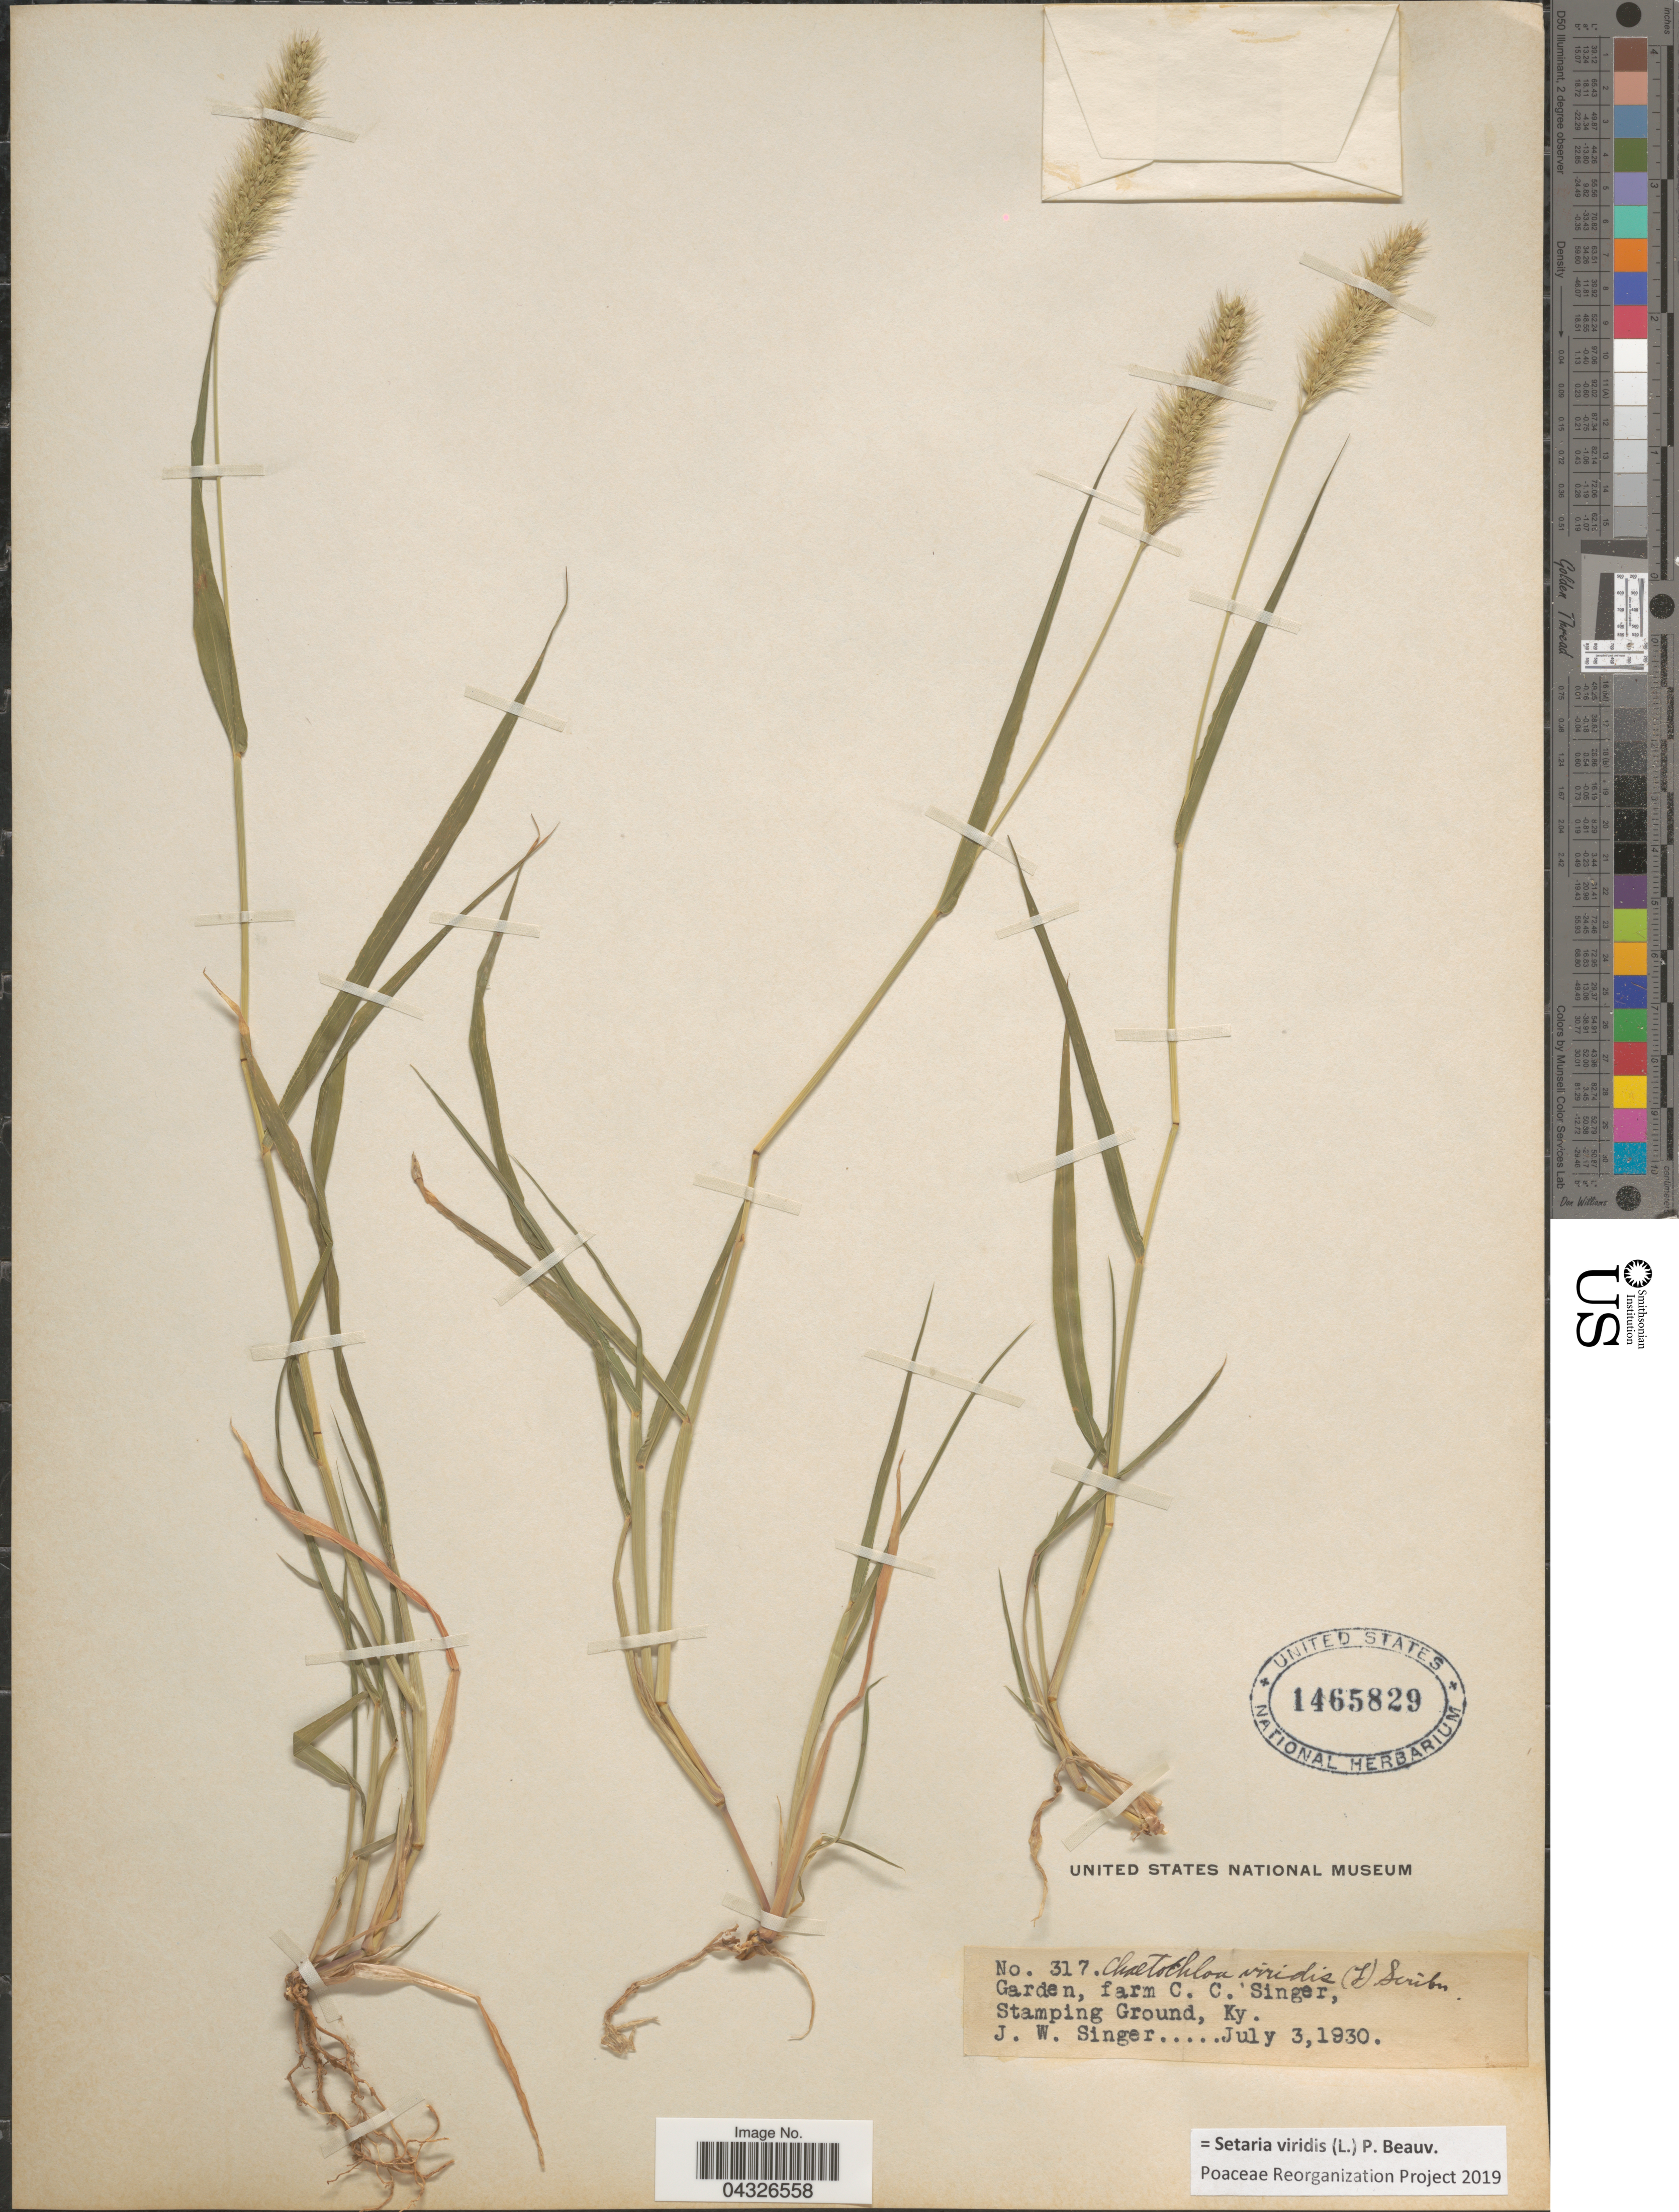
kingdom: Plantae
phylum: Tracheophyta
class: Liliopsida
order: Poales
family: Poaceae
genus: Setaria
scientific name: Setaria viridis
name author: (L.) P. Beauv.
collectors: J. EW. Singer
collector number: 317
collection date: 1930-07-03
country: United States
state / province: Kentucky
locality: Garden, farm C. C. Singer, Stamping Ground.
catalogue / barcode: US 1465829